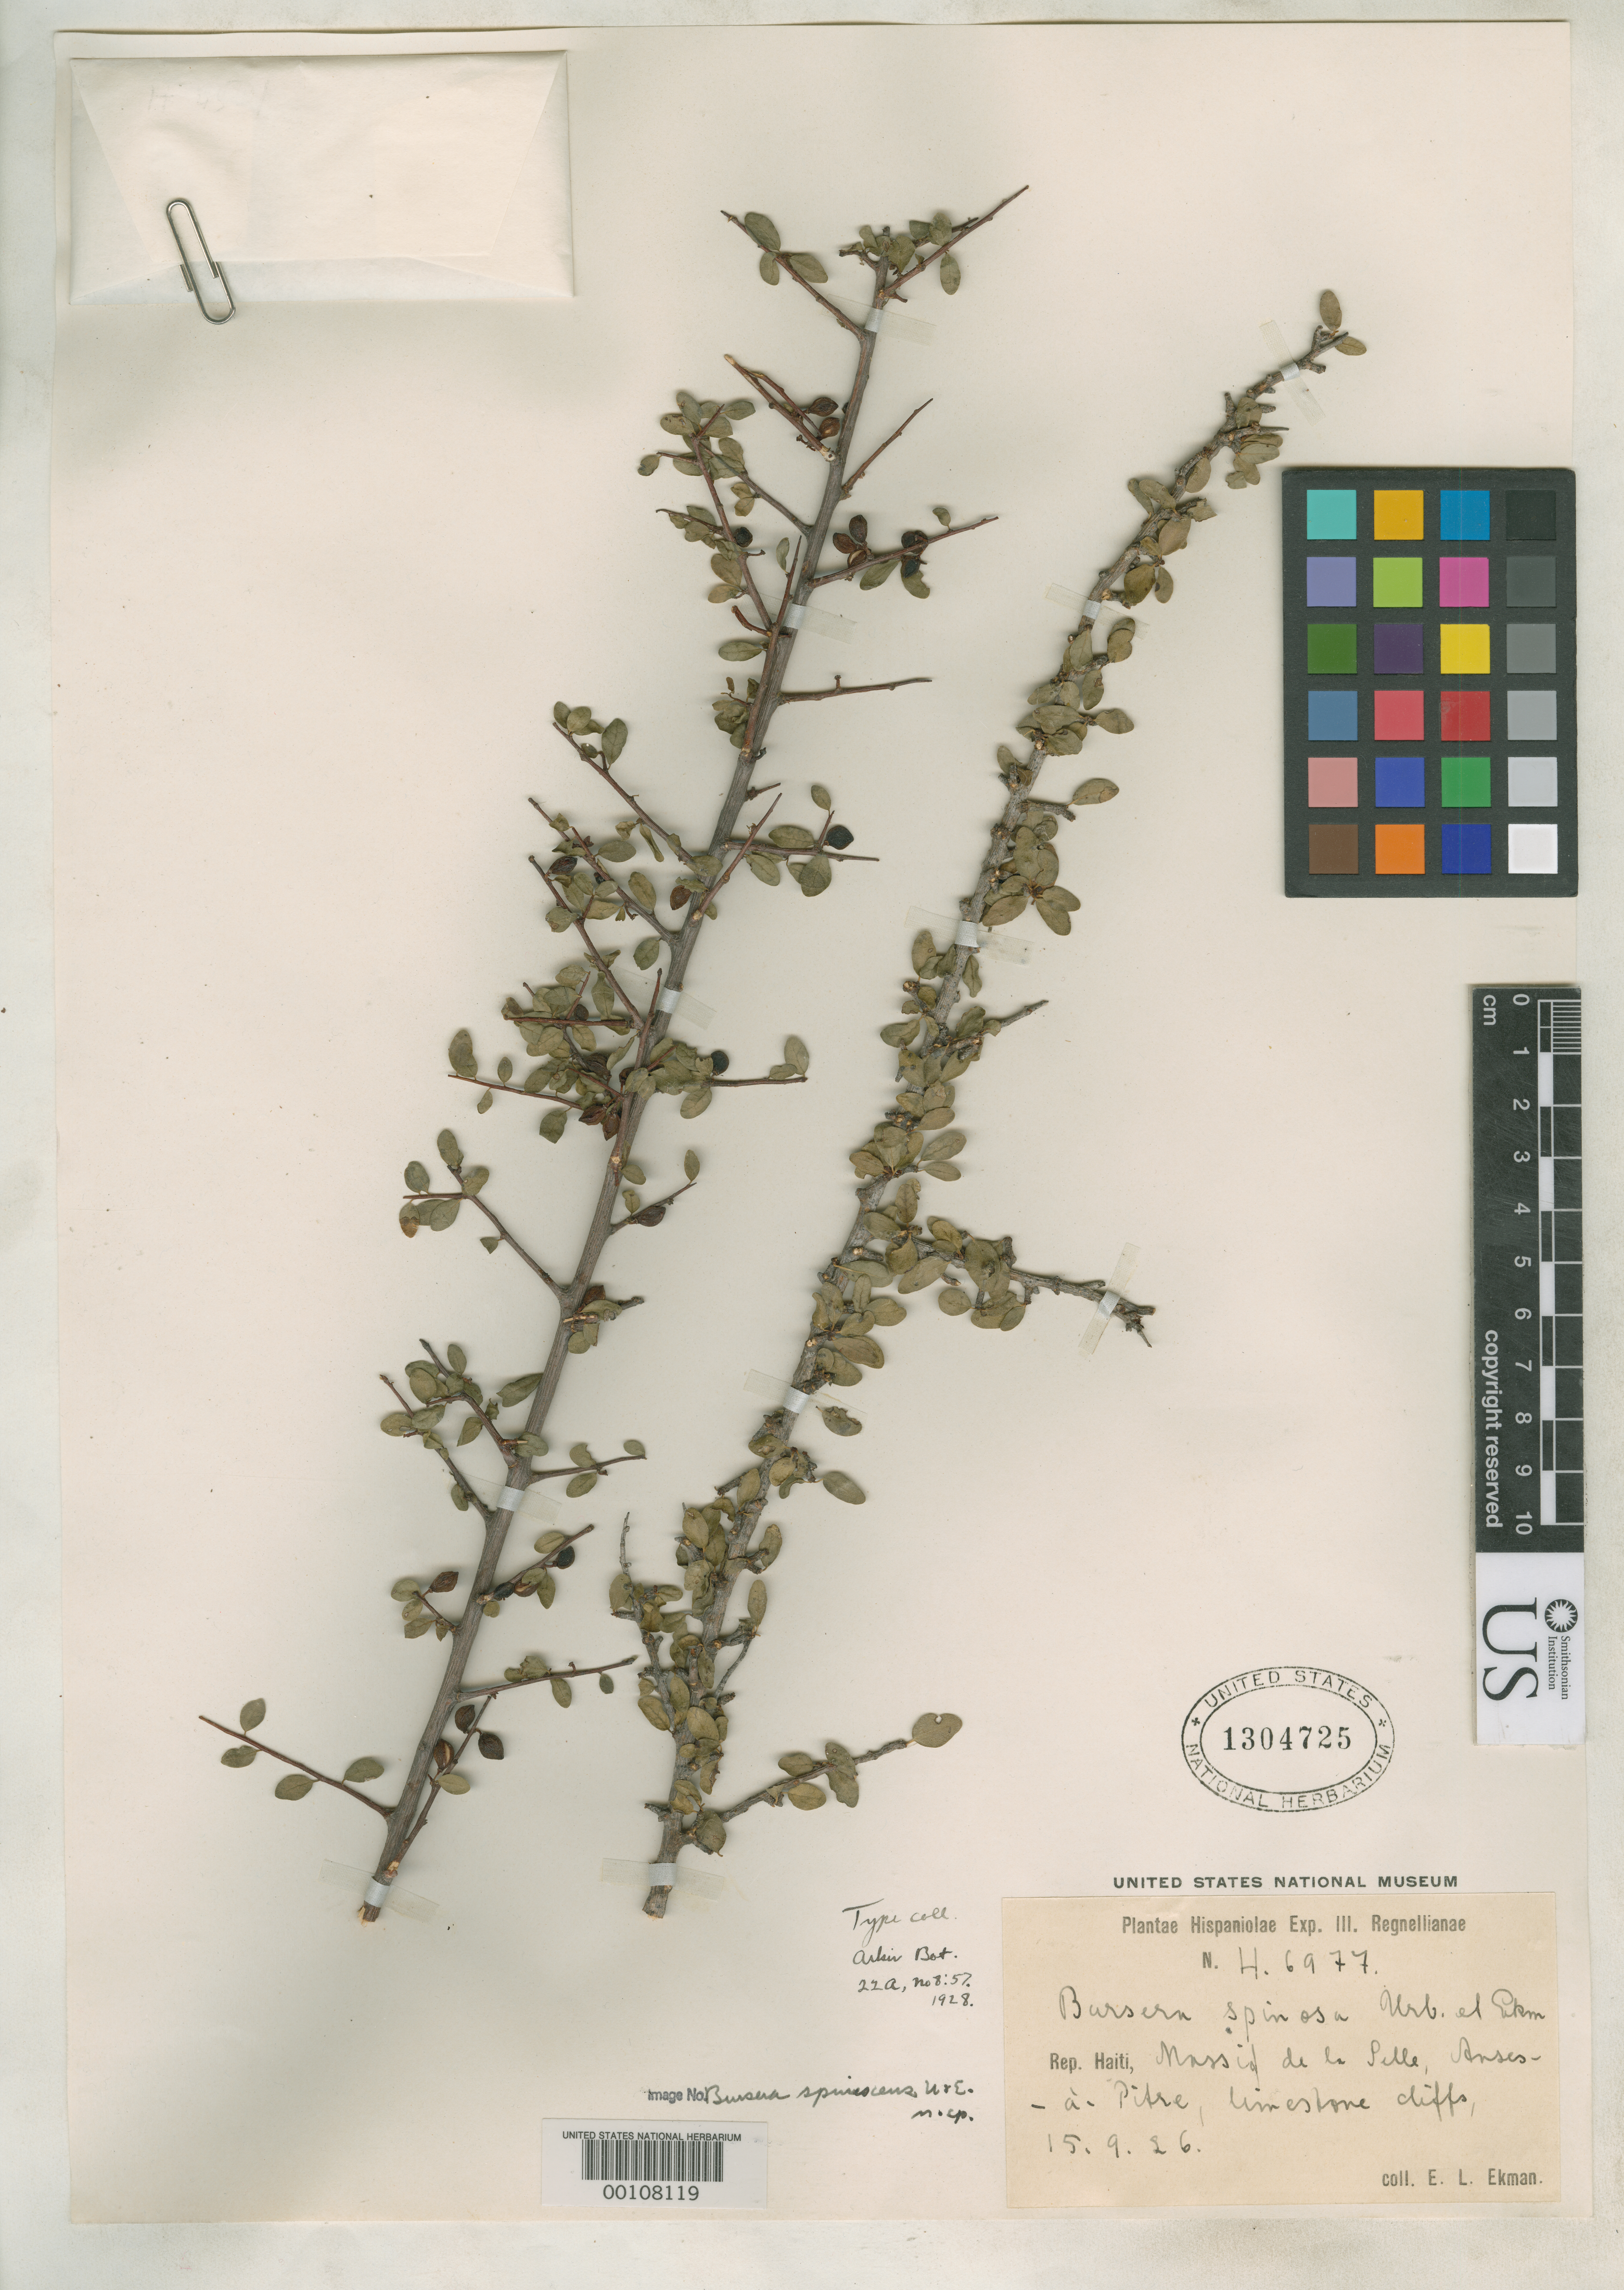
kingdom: Plantae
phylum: Tracheophyta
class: Magnoliopsida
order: Sapindales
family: Burseraceae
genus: Bursera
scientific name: Bursera spinescens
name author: Urb. & Ekman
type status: Isotype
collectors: E. L. Ekman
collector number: H 6977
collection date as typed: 15 Sep 1926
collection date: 1926-09-15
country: Haiti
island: Hispaniola Island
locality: Massif de La Selle, prope Anses-a-Pitre.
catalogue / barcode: US 1304725